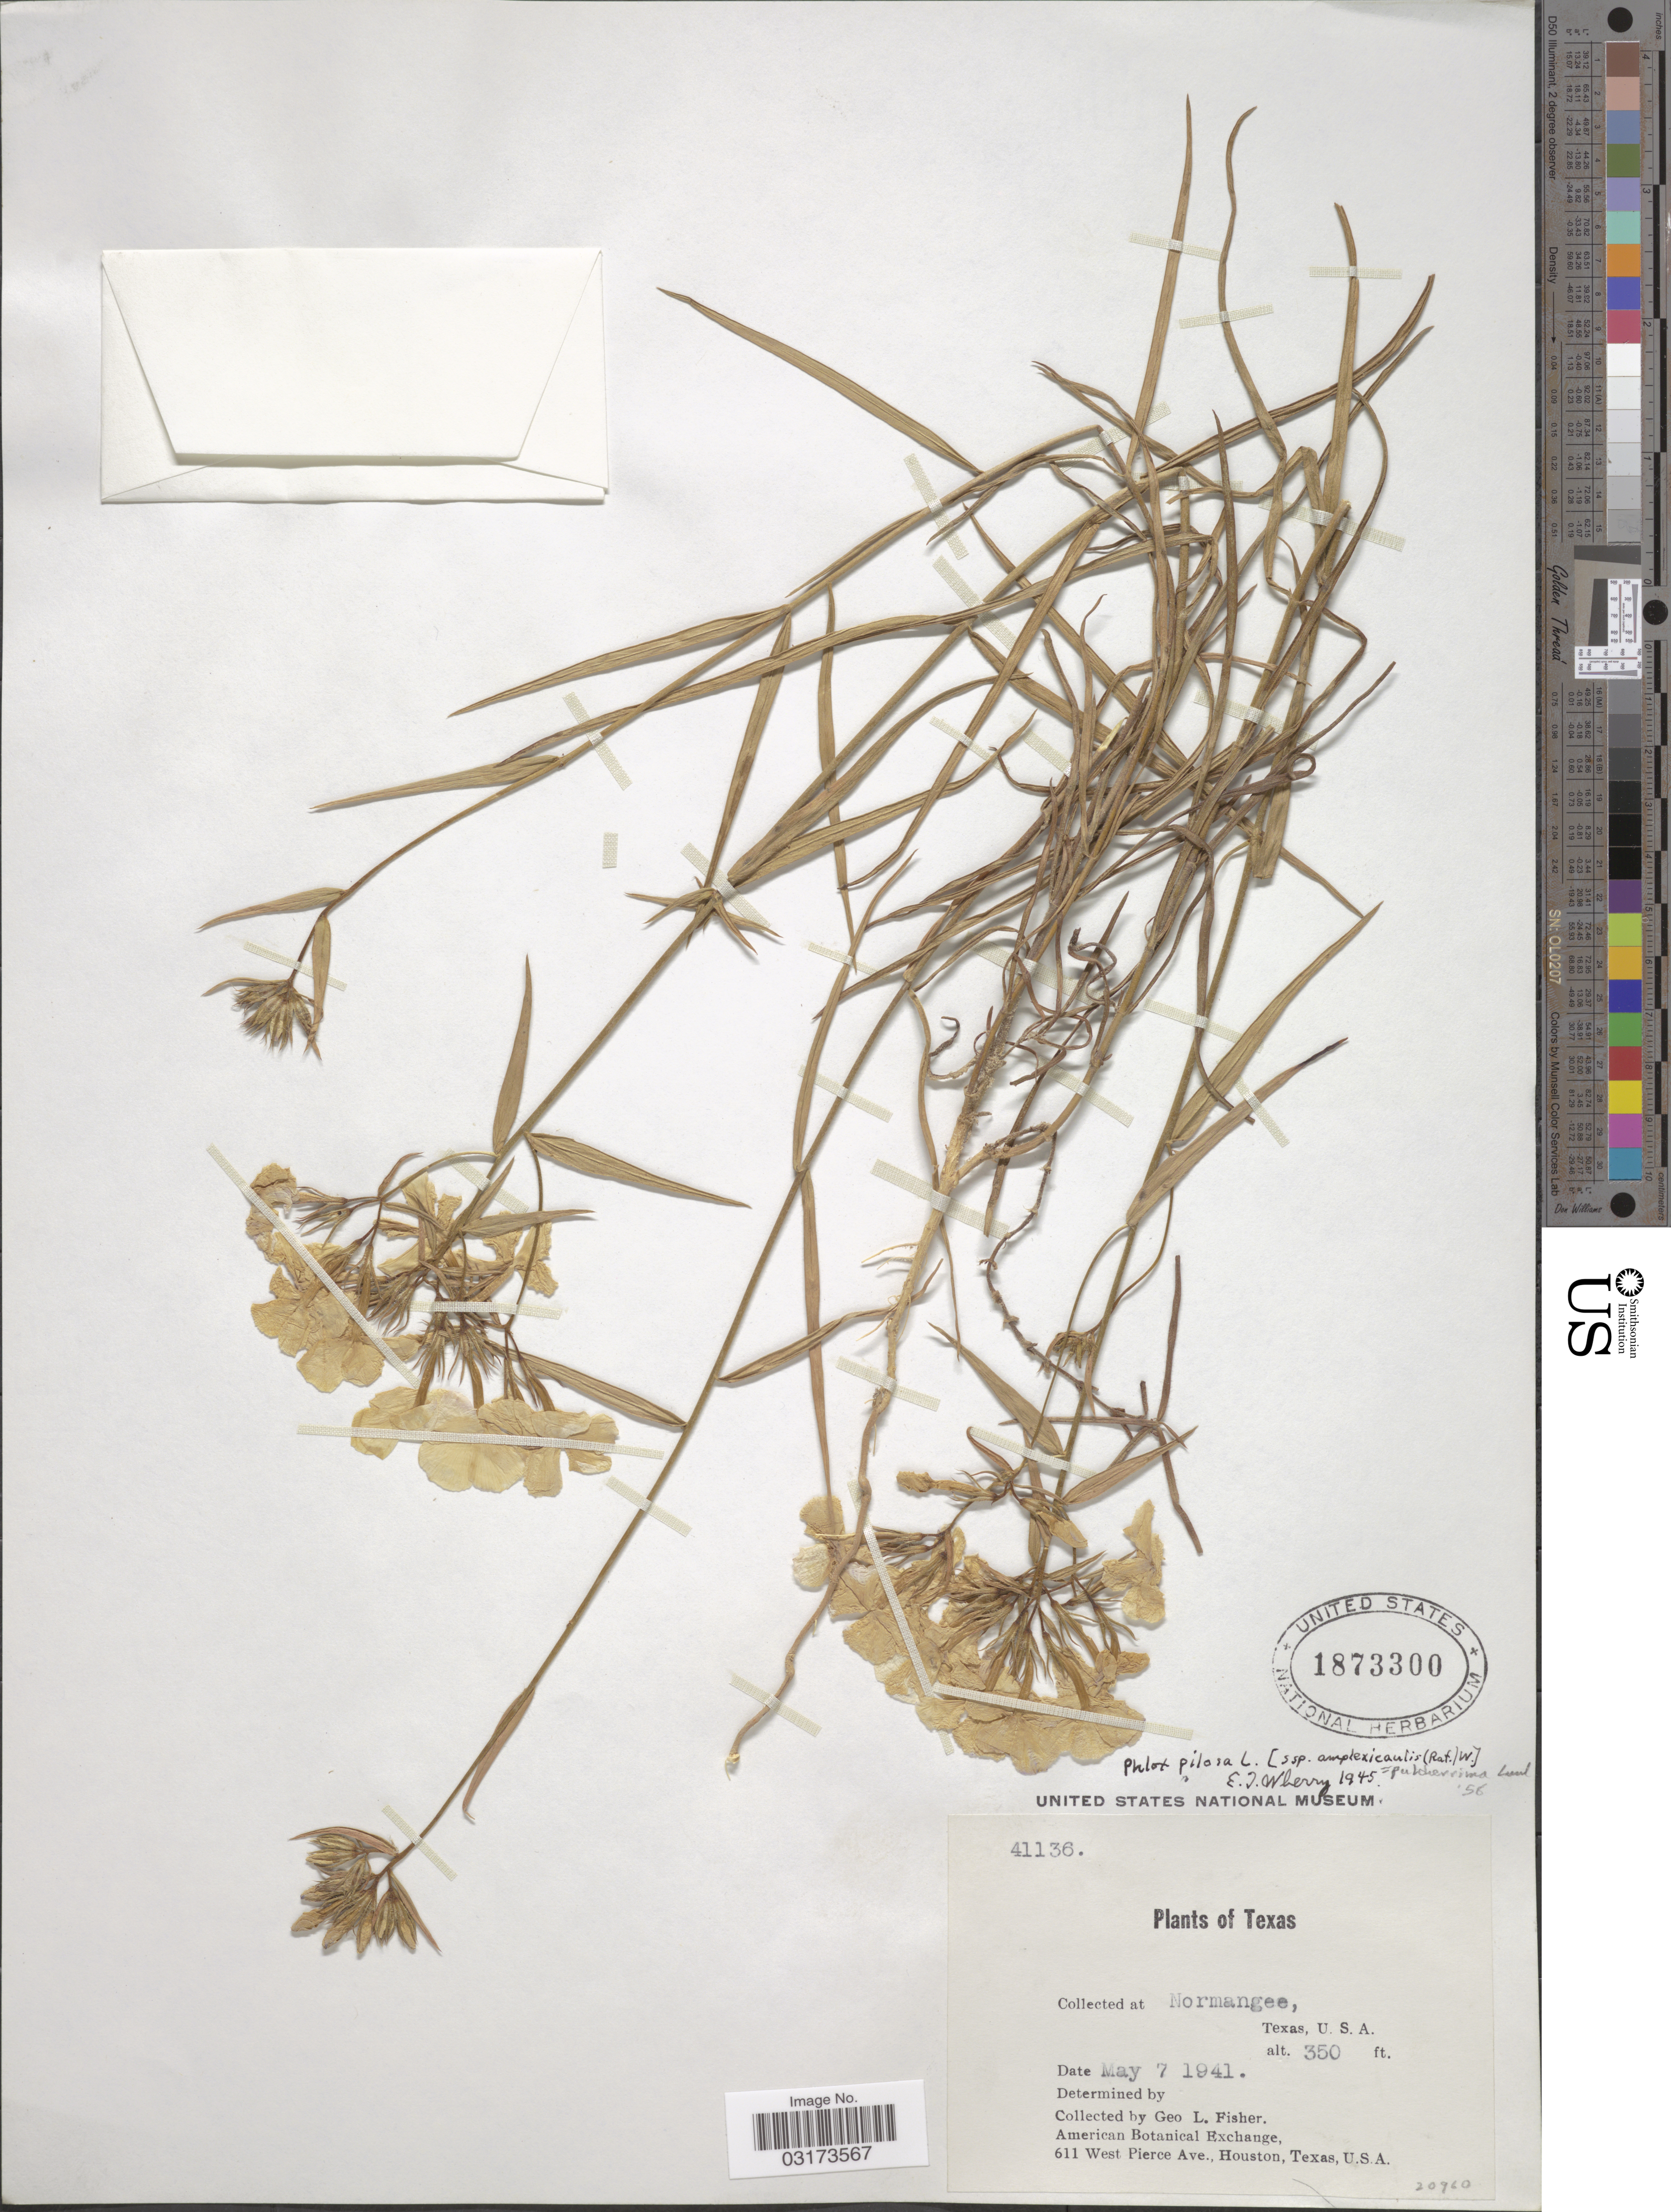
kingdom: Plantae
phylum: Tracheophyta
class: Magnoliopsida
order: Ericales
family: Polemoniaceae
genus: Phlox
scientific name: Phlox pilosa subsp. pulcherrima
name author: Lundell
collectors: G. L. Fisher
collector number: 41136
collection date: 1941-05-07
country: United States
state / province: Texas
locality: Normangee.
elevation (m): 107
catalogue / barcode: US 1873300